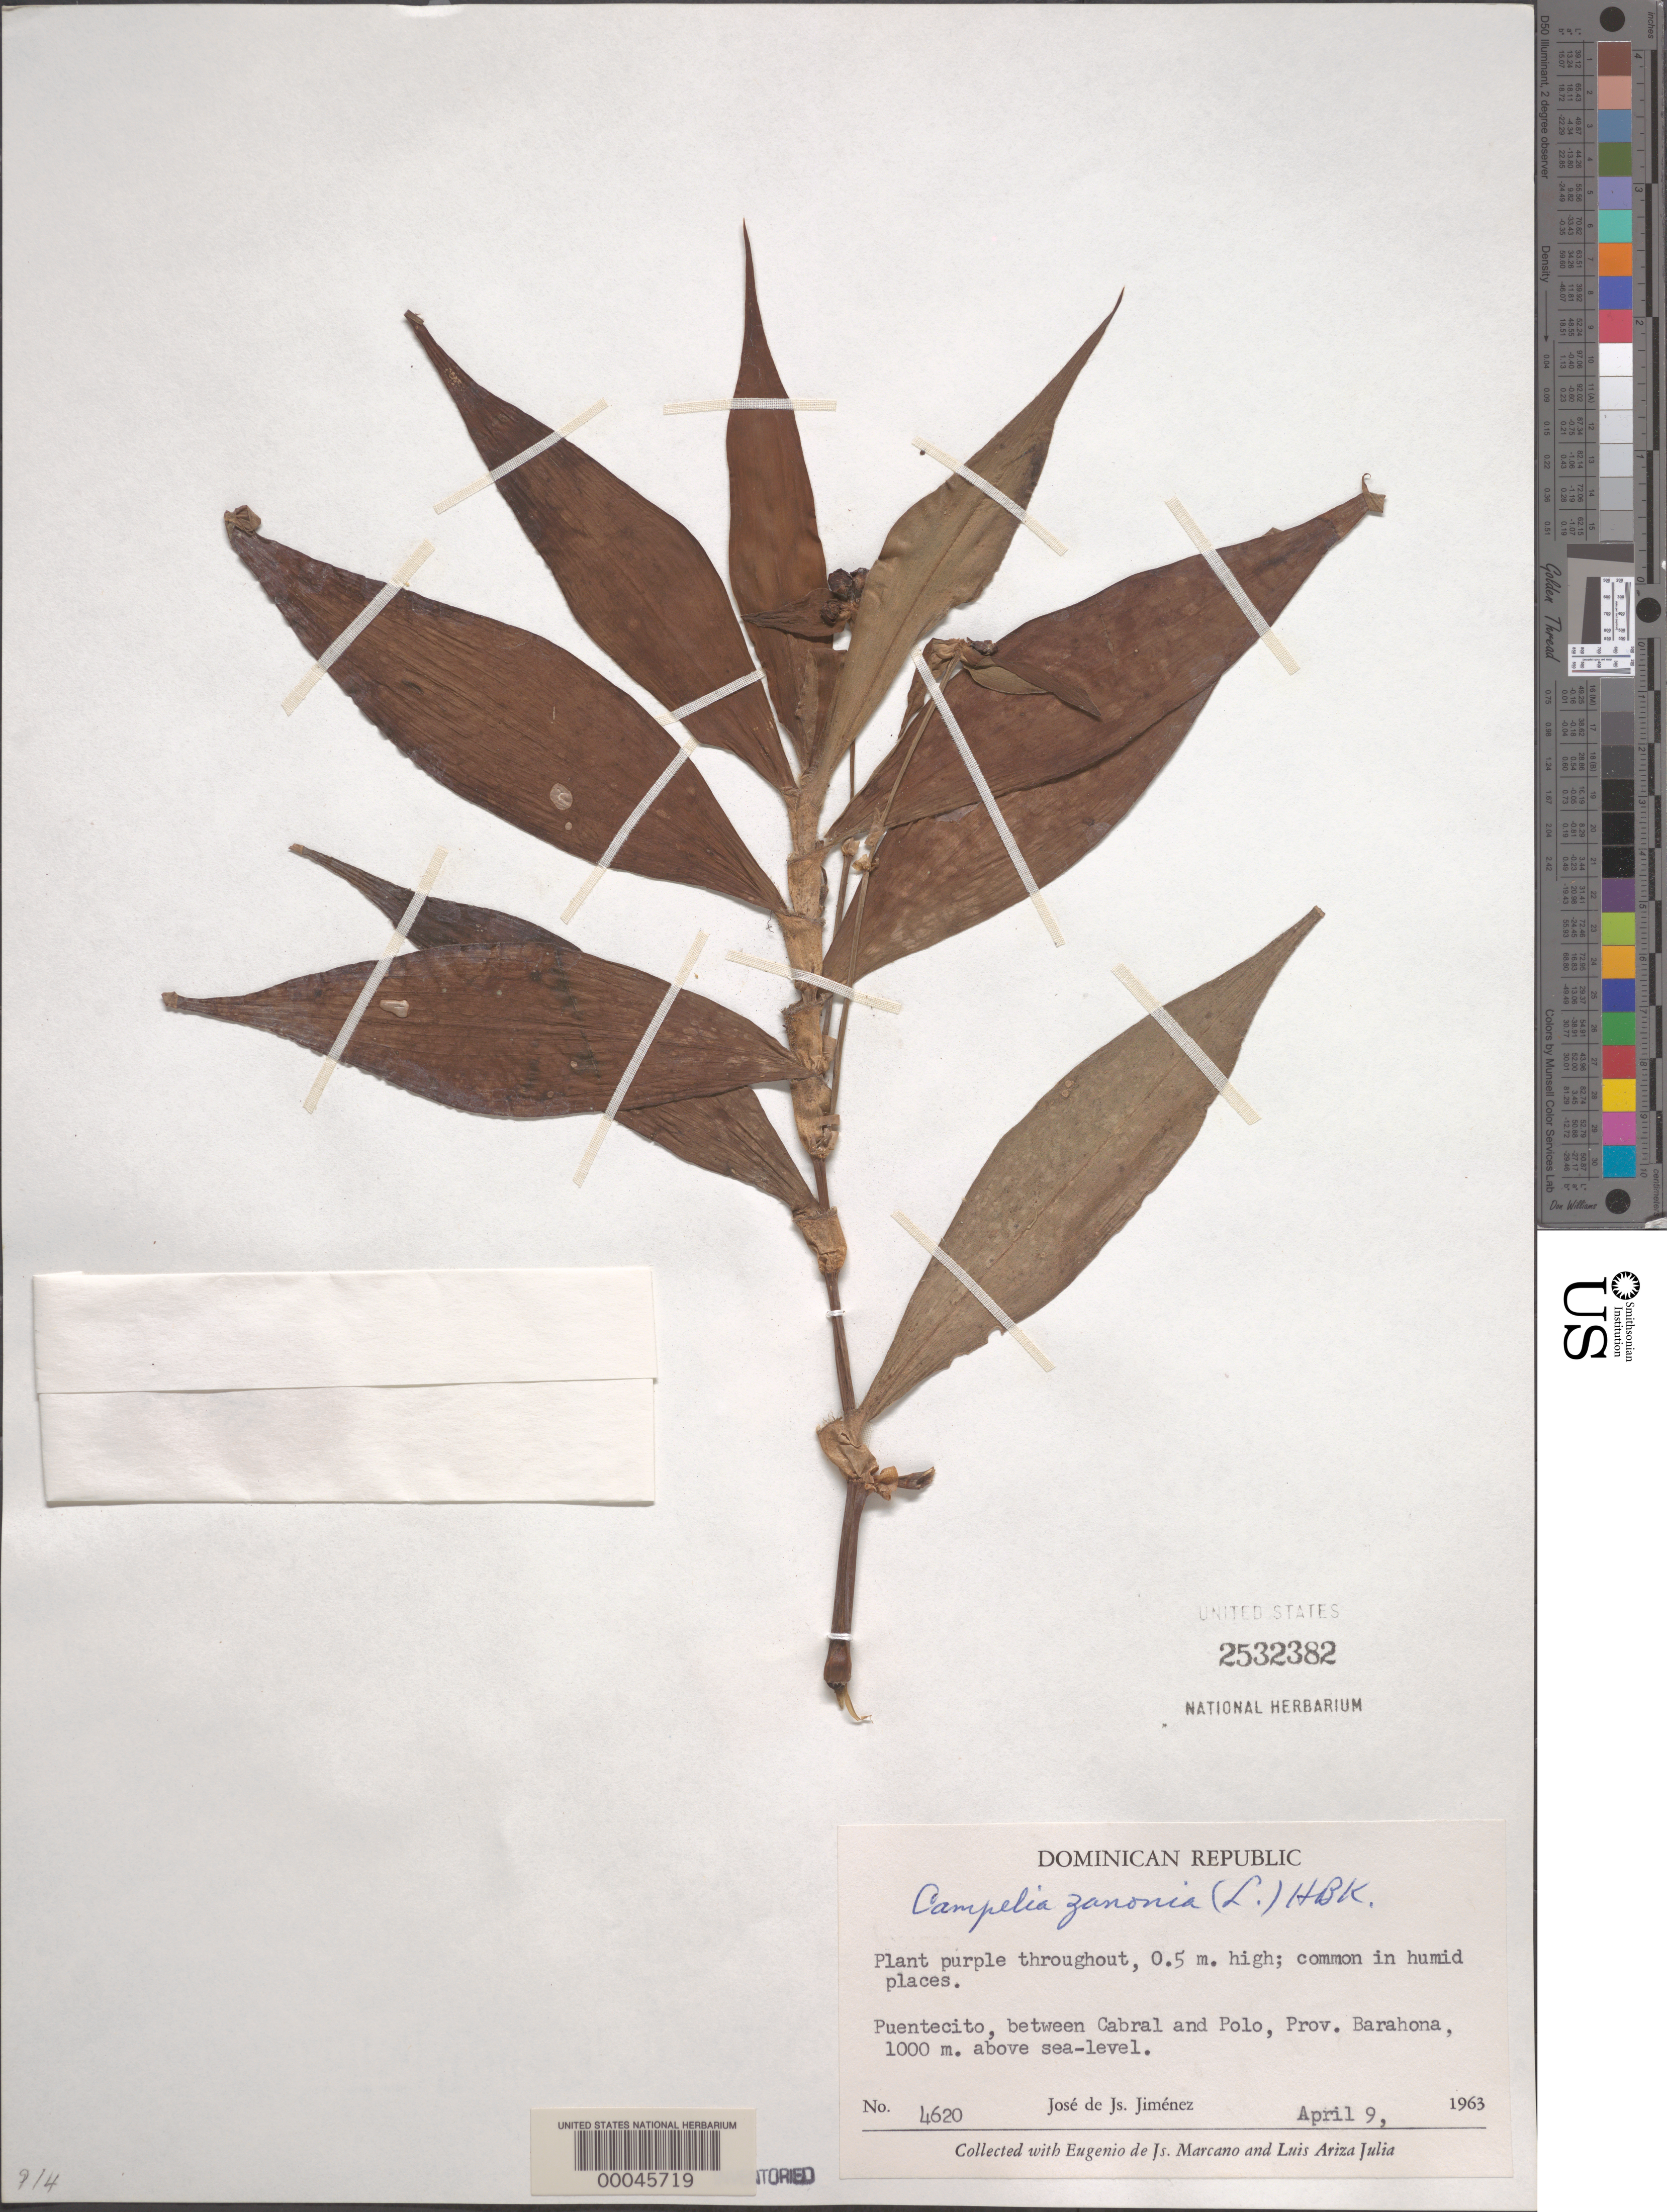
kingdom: Plantae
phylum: Tracheophyta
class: Liliopsida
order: Commelinales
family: Commelinaceae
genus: Tradescantia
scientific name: Tradescantia zanonia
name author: (L.) Sw.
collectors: J. J. Jiménez Almonte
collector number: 4620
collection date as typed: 09 Apr 1963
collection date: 1963-04-09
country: Dominican Republic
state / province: Barahona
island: Hispaniola Island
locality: Puentecito, between cabral and polo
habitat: Humid areas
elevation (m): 1000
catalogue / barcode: US 2532382